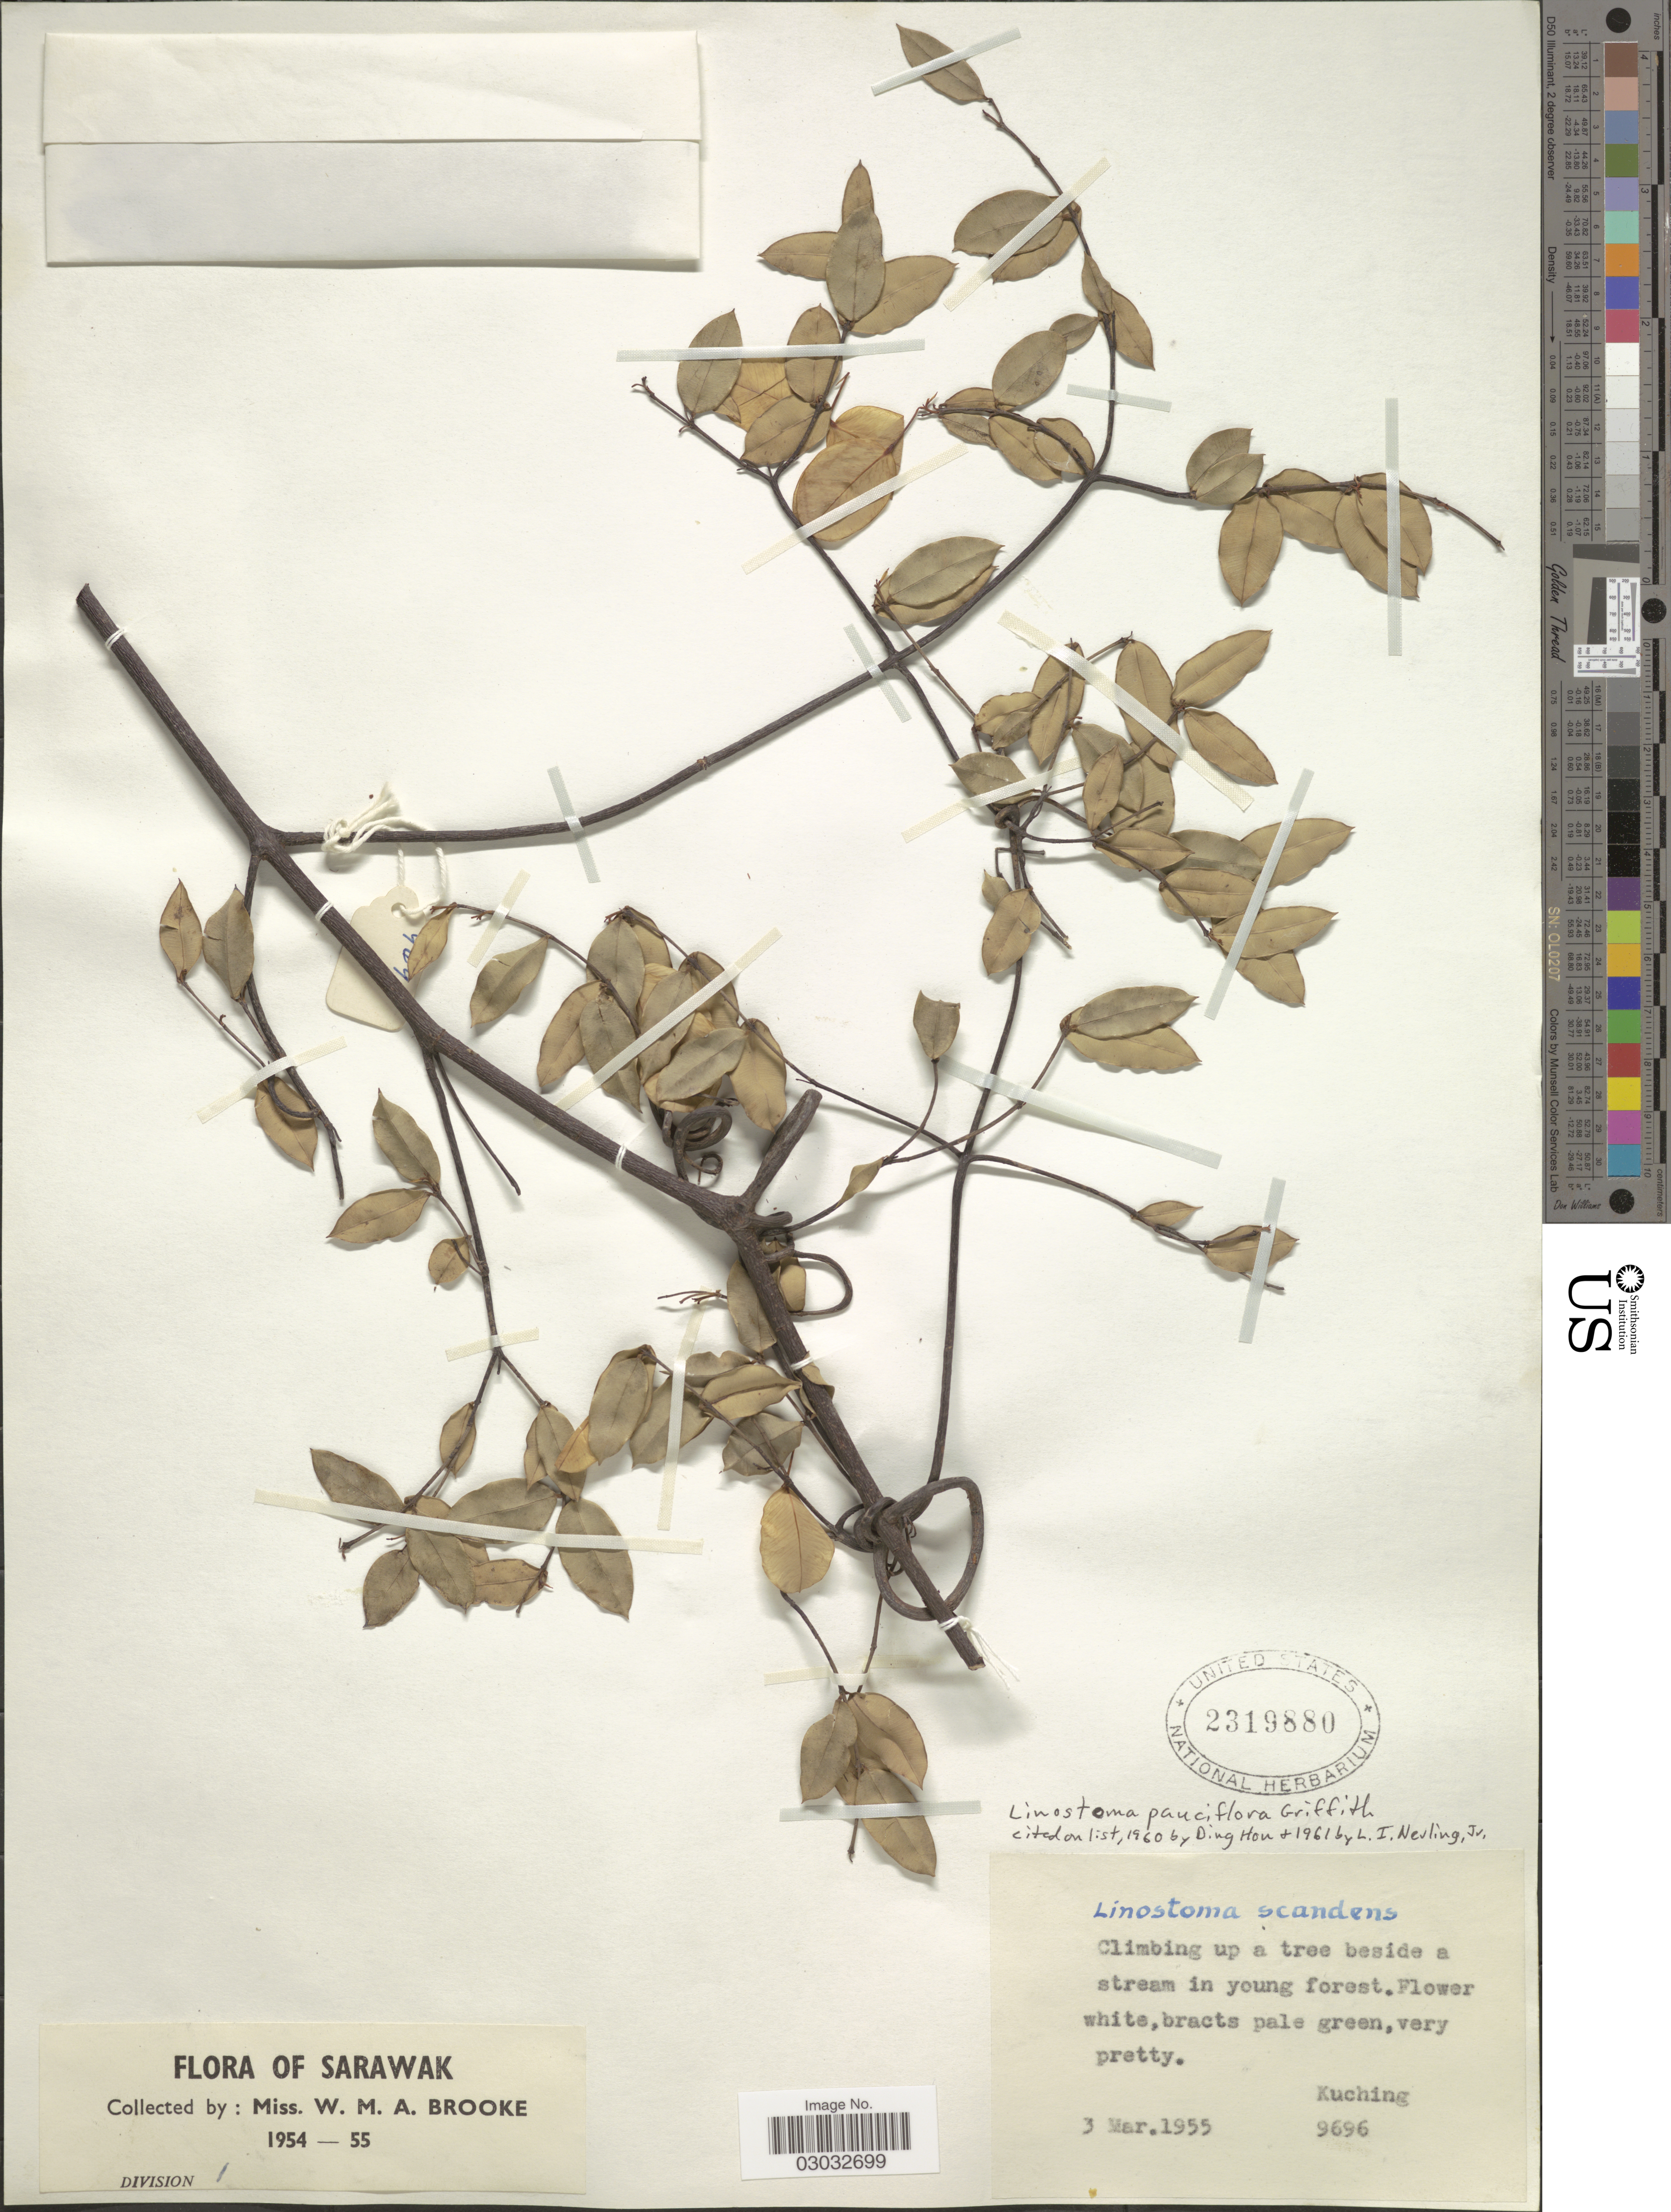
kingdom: Plantae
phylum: Tracheophyta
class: Magnoliopsida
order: Malvales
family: Thymelaeaceae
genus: Linostoma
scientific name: Linostoma pauciflorum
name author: Griff.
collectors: W. Brooke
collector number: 9696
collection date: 1955-03-03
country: Malaysia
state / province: Sarawak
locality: Division I. Kuching.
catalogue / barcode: US 2319880